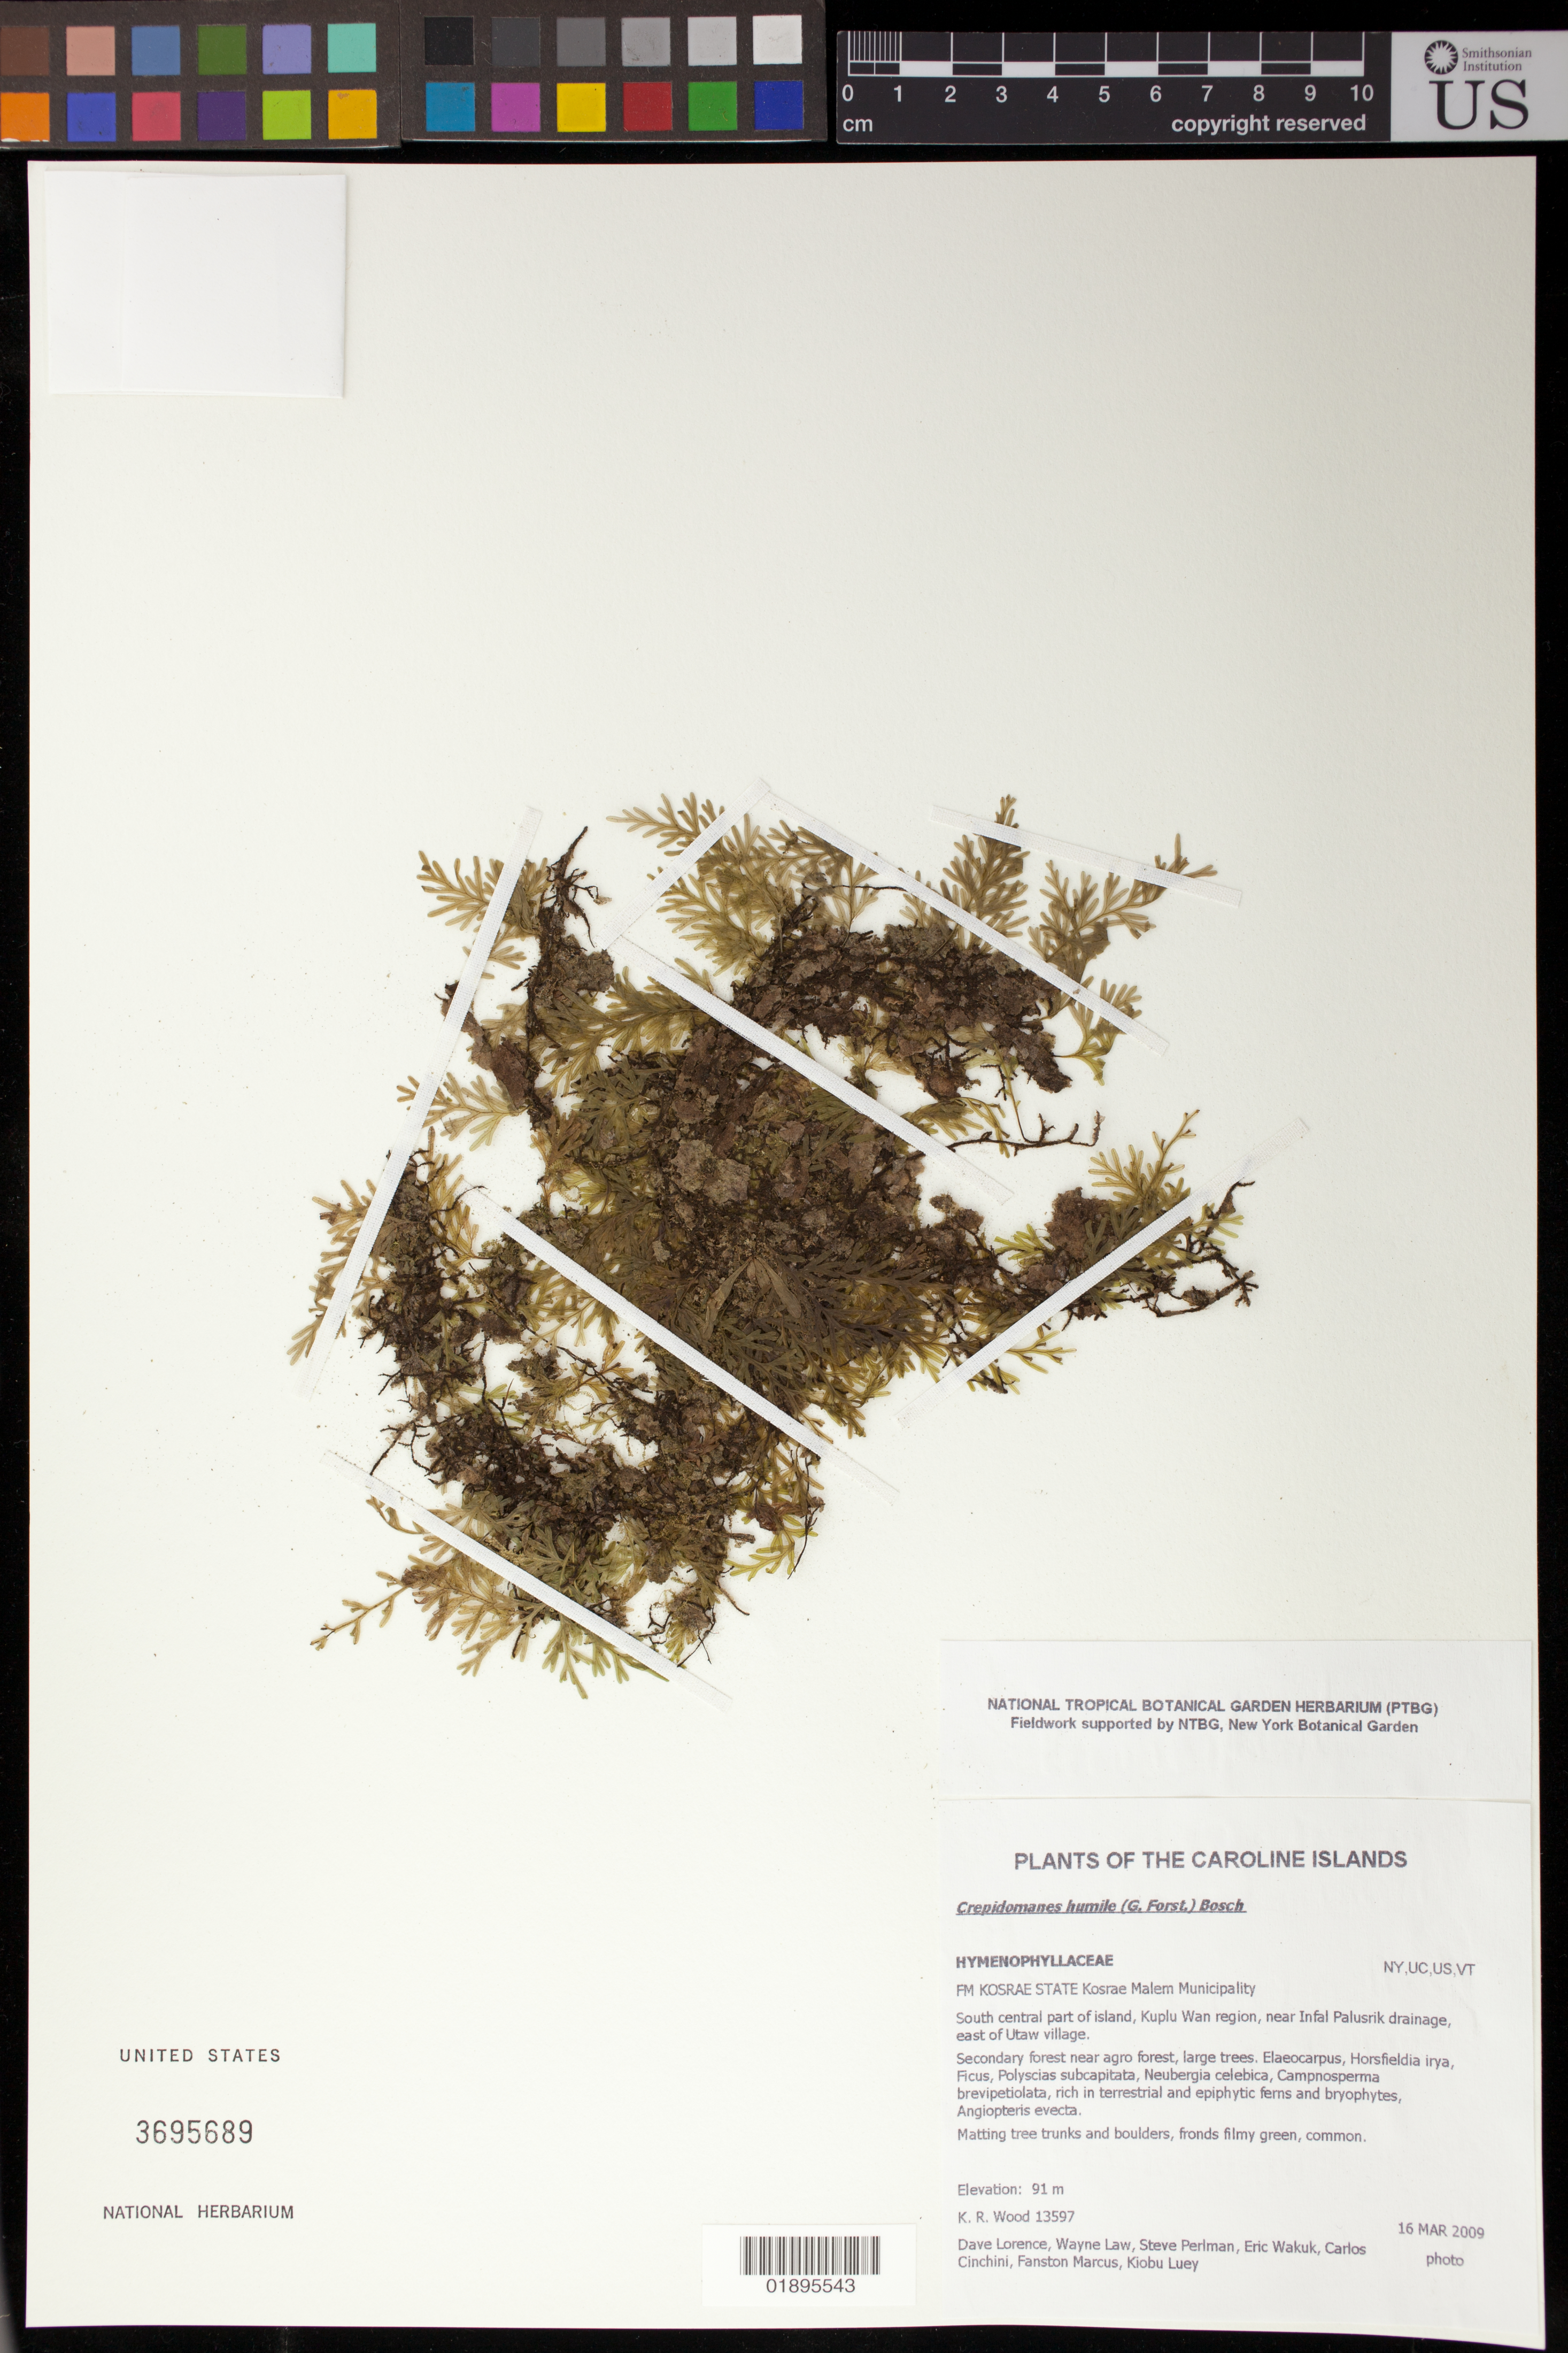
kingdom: Plantae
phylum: Tracheophyta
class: Polypodiopsida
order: Hymenophyllales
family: Hymenophyllaceae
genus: Crepidomanes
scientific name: Crepidomanes humilis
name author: (G. Forst.) Bosch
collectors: K. R. Wood, D. Lorence, W. Law, S. P. Perlman, E. Wakuk, C. Cinchini & F. Marcus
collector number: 13597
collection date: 2009-03-16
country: Micronesia, Federated States of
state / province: Kosrae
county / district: Malem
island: Kosrae [Kusaie]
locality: South central part of island, Kaplu Wan region, near Infal Palusrik drainage, east of Utaw village, along banks of stream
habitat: Secondary forest near agro forest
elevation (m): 91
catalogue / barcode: US 3695689